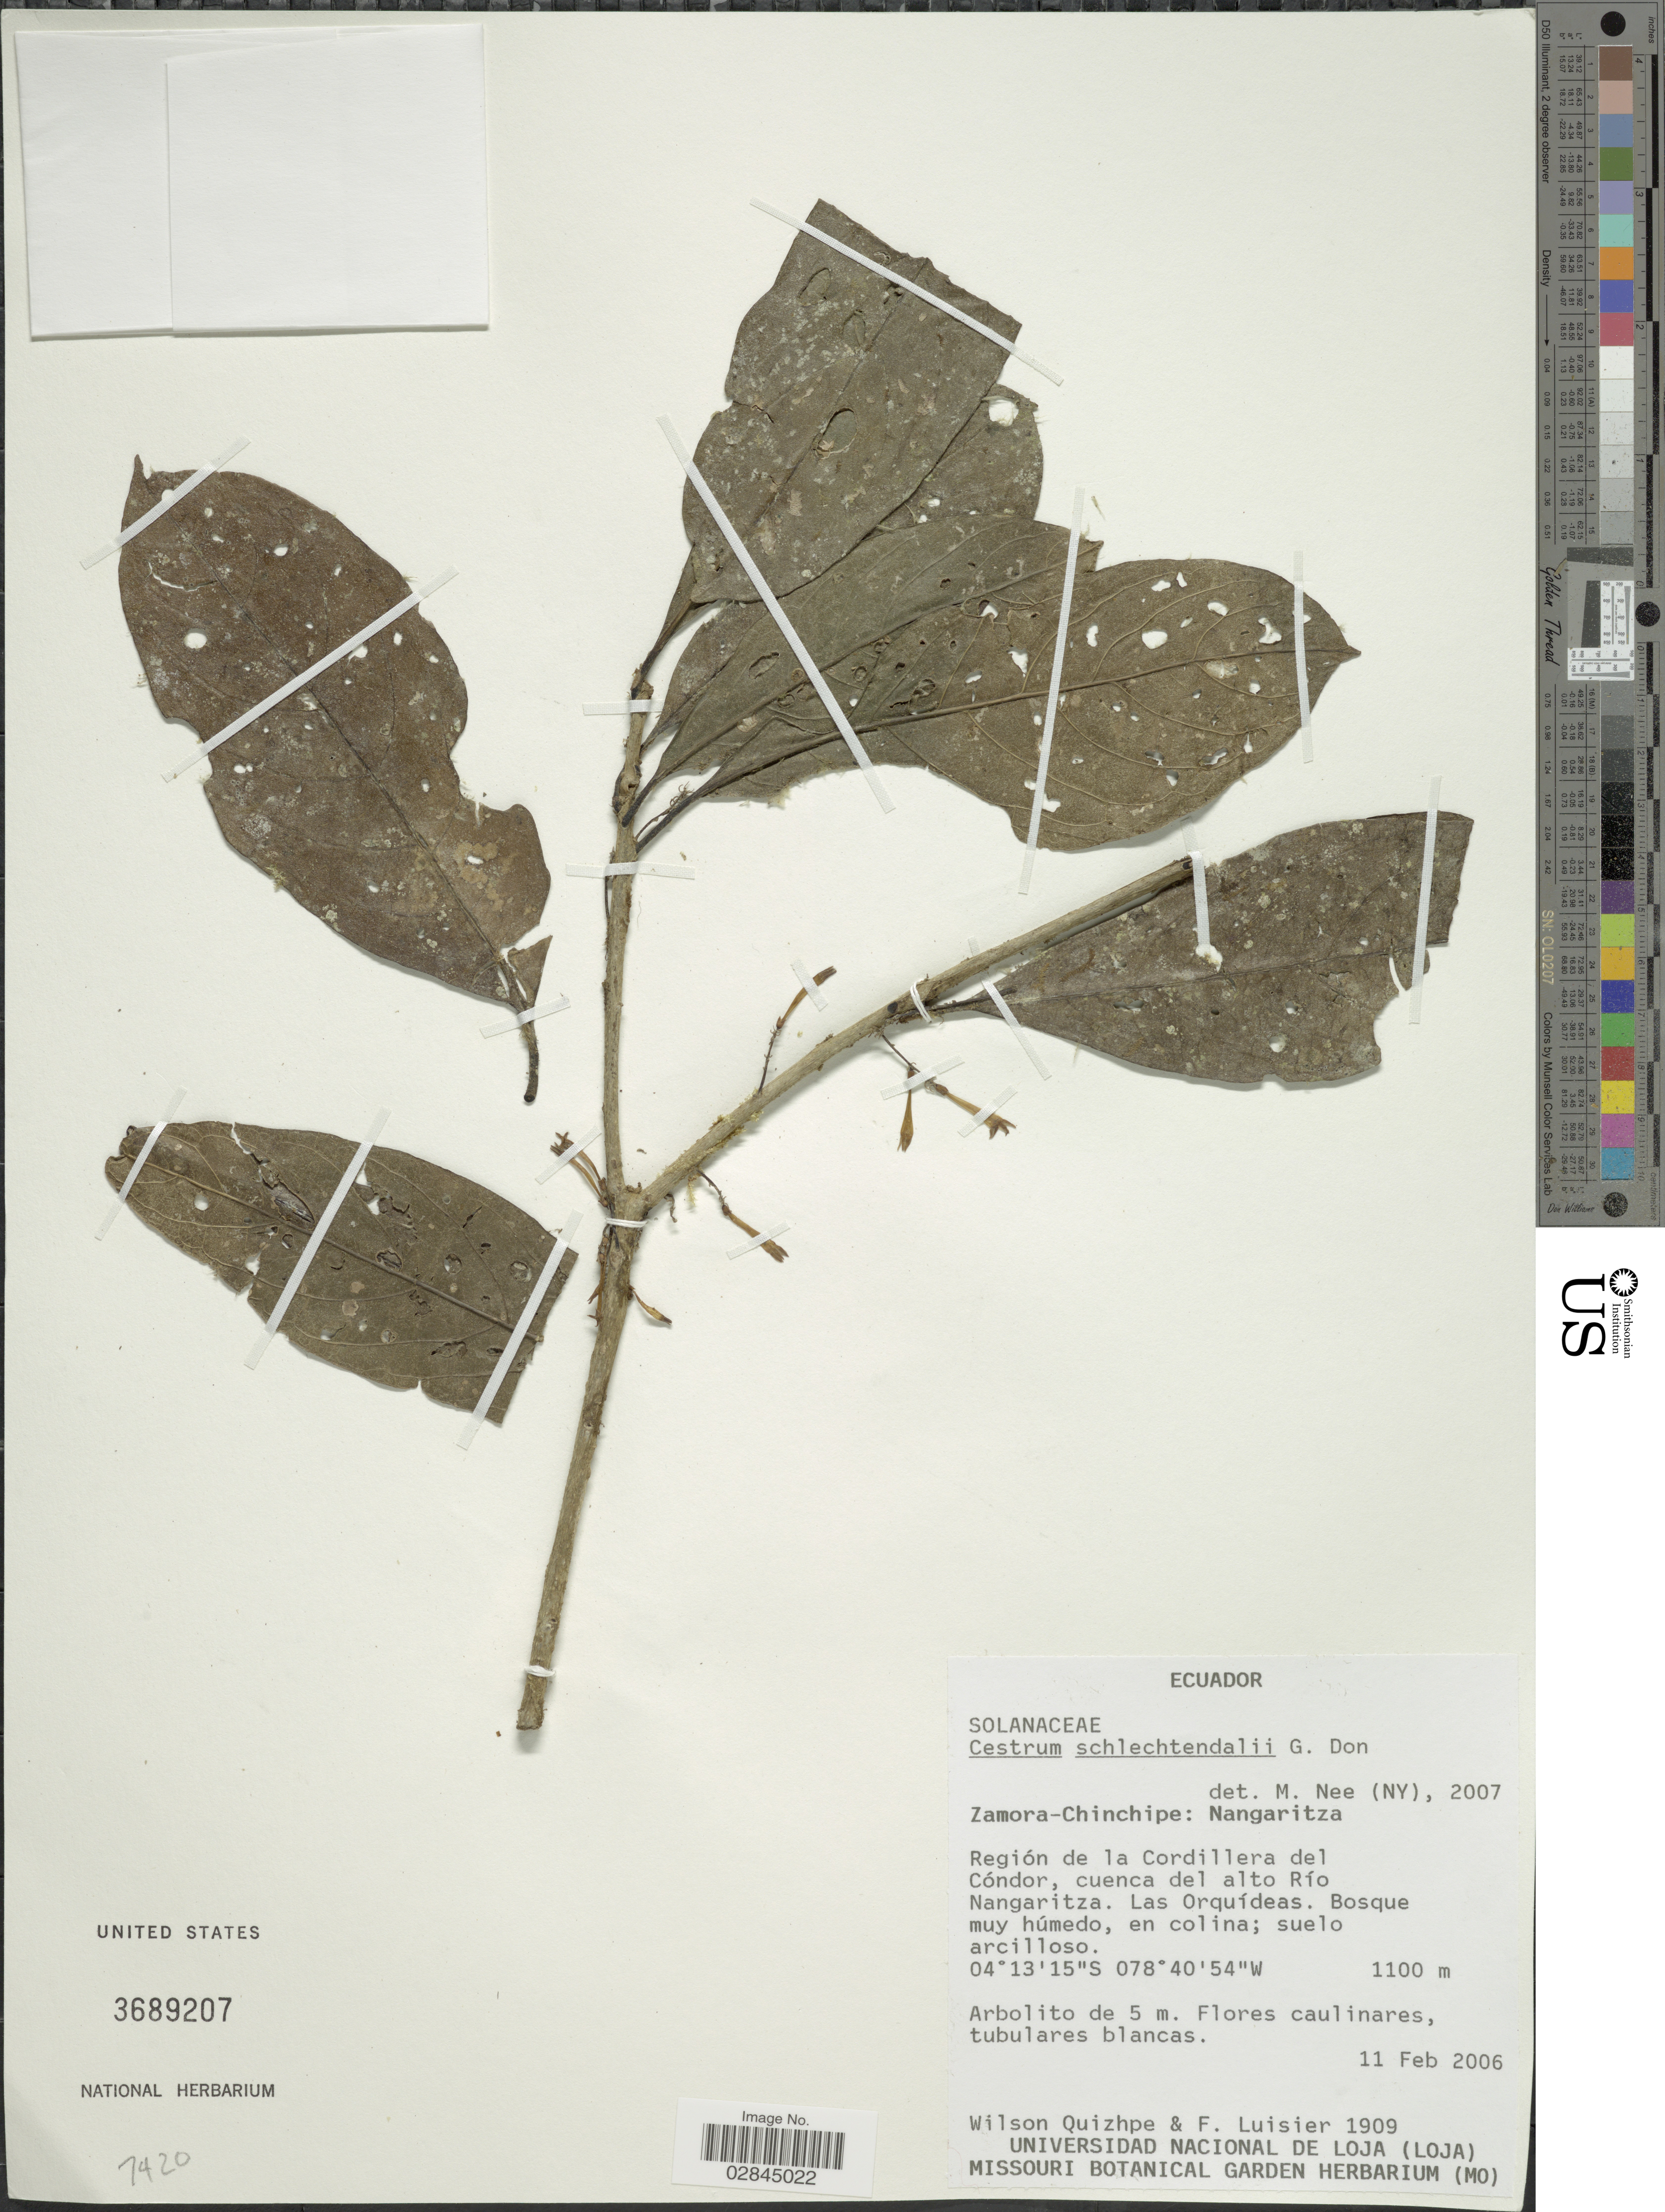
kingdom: Plantae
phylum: Tracheophyta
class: Magnoliopsida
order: Solanales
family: Solanaceae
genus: Cestrum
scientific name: Cestrum schlechtendahlii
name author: G. Don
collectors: W. Quizhpe & F. Luisier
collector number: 1909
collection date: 2006-02-11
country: Ecuador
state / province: Zamora-Chinchipe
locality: Nangaritza. Región de la Cordillera del Cóndor, cuenca del alto Río Nangaritza. Las Orquídeas.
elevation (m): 1100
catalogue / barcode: US 3689207